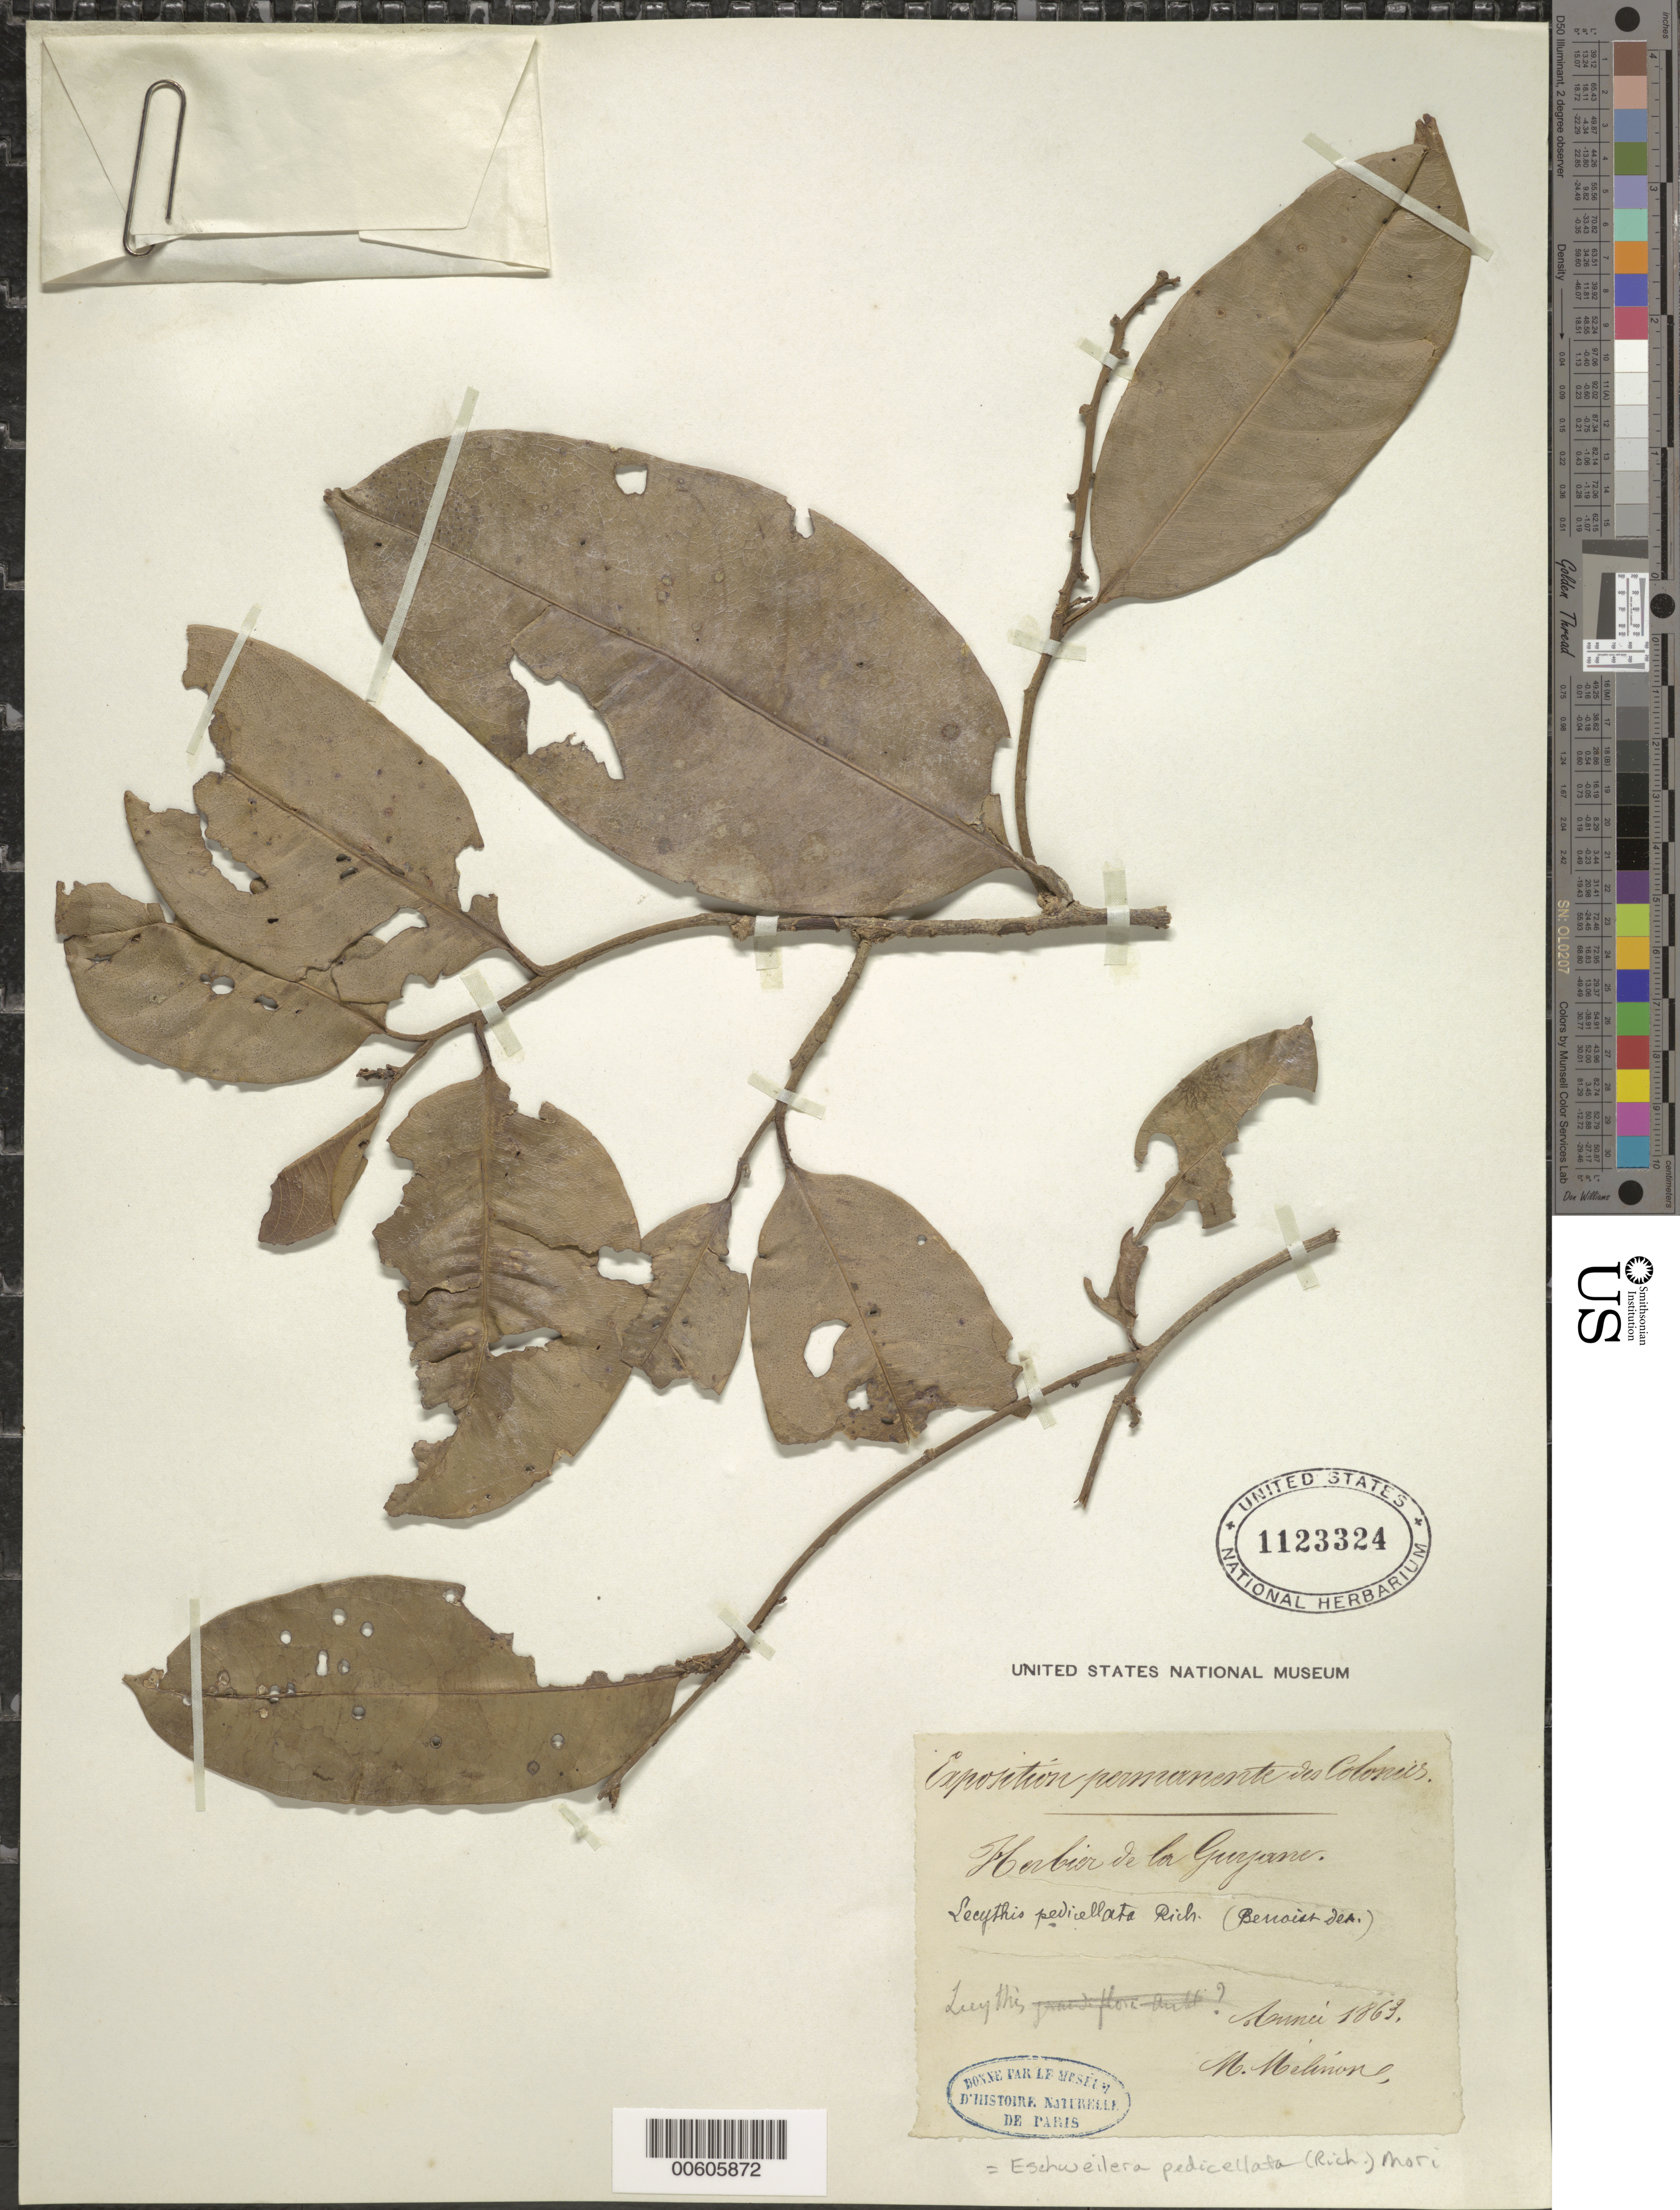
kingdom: Plantae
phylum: Tracheophyta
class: Magnoliopsida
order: Ericales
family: Lecythidaceae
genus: Eschweilera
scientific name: Eschweilera pedicellata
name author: (Rich.) S.A. Mori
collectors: E. Mélinon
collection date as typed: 1863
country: French Guiana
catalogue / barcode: US 1123324